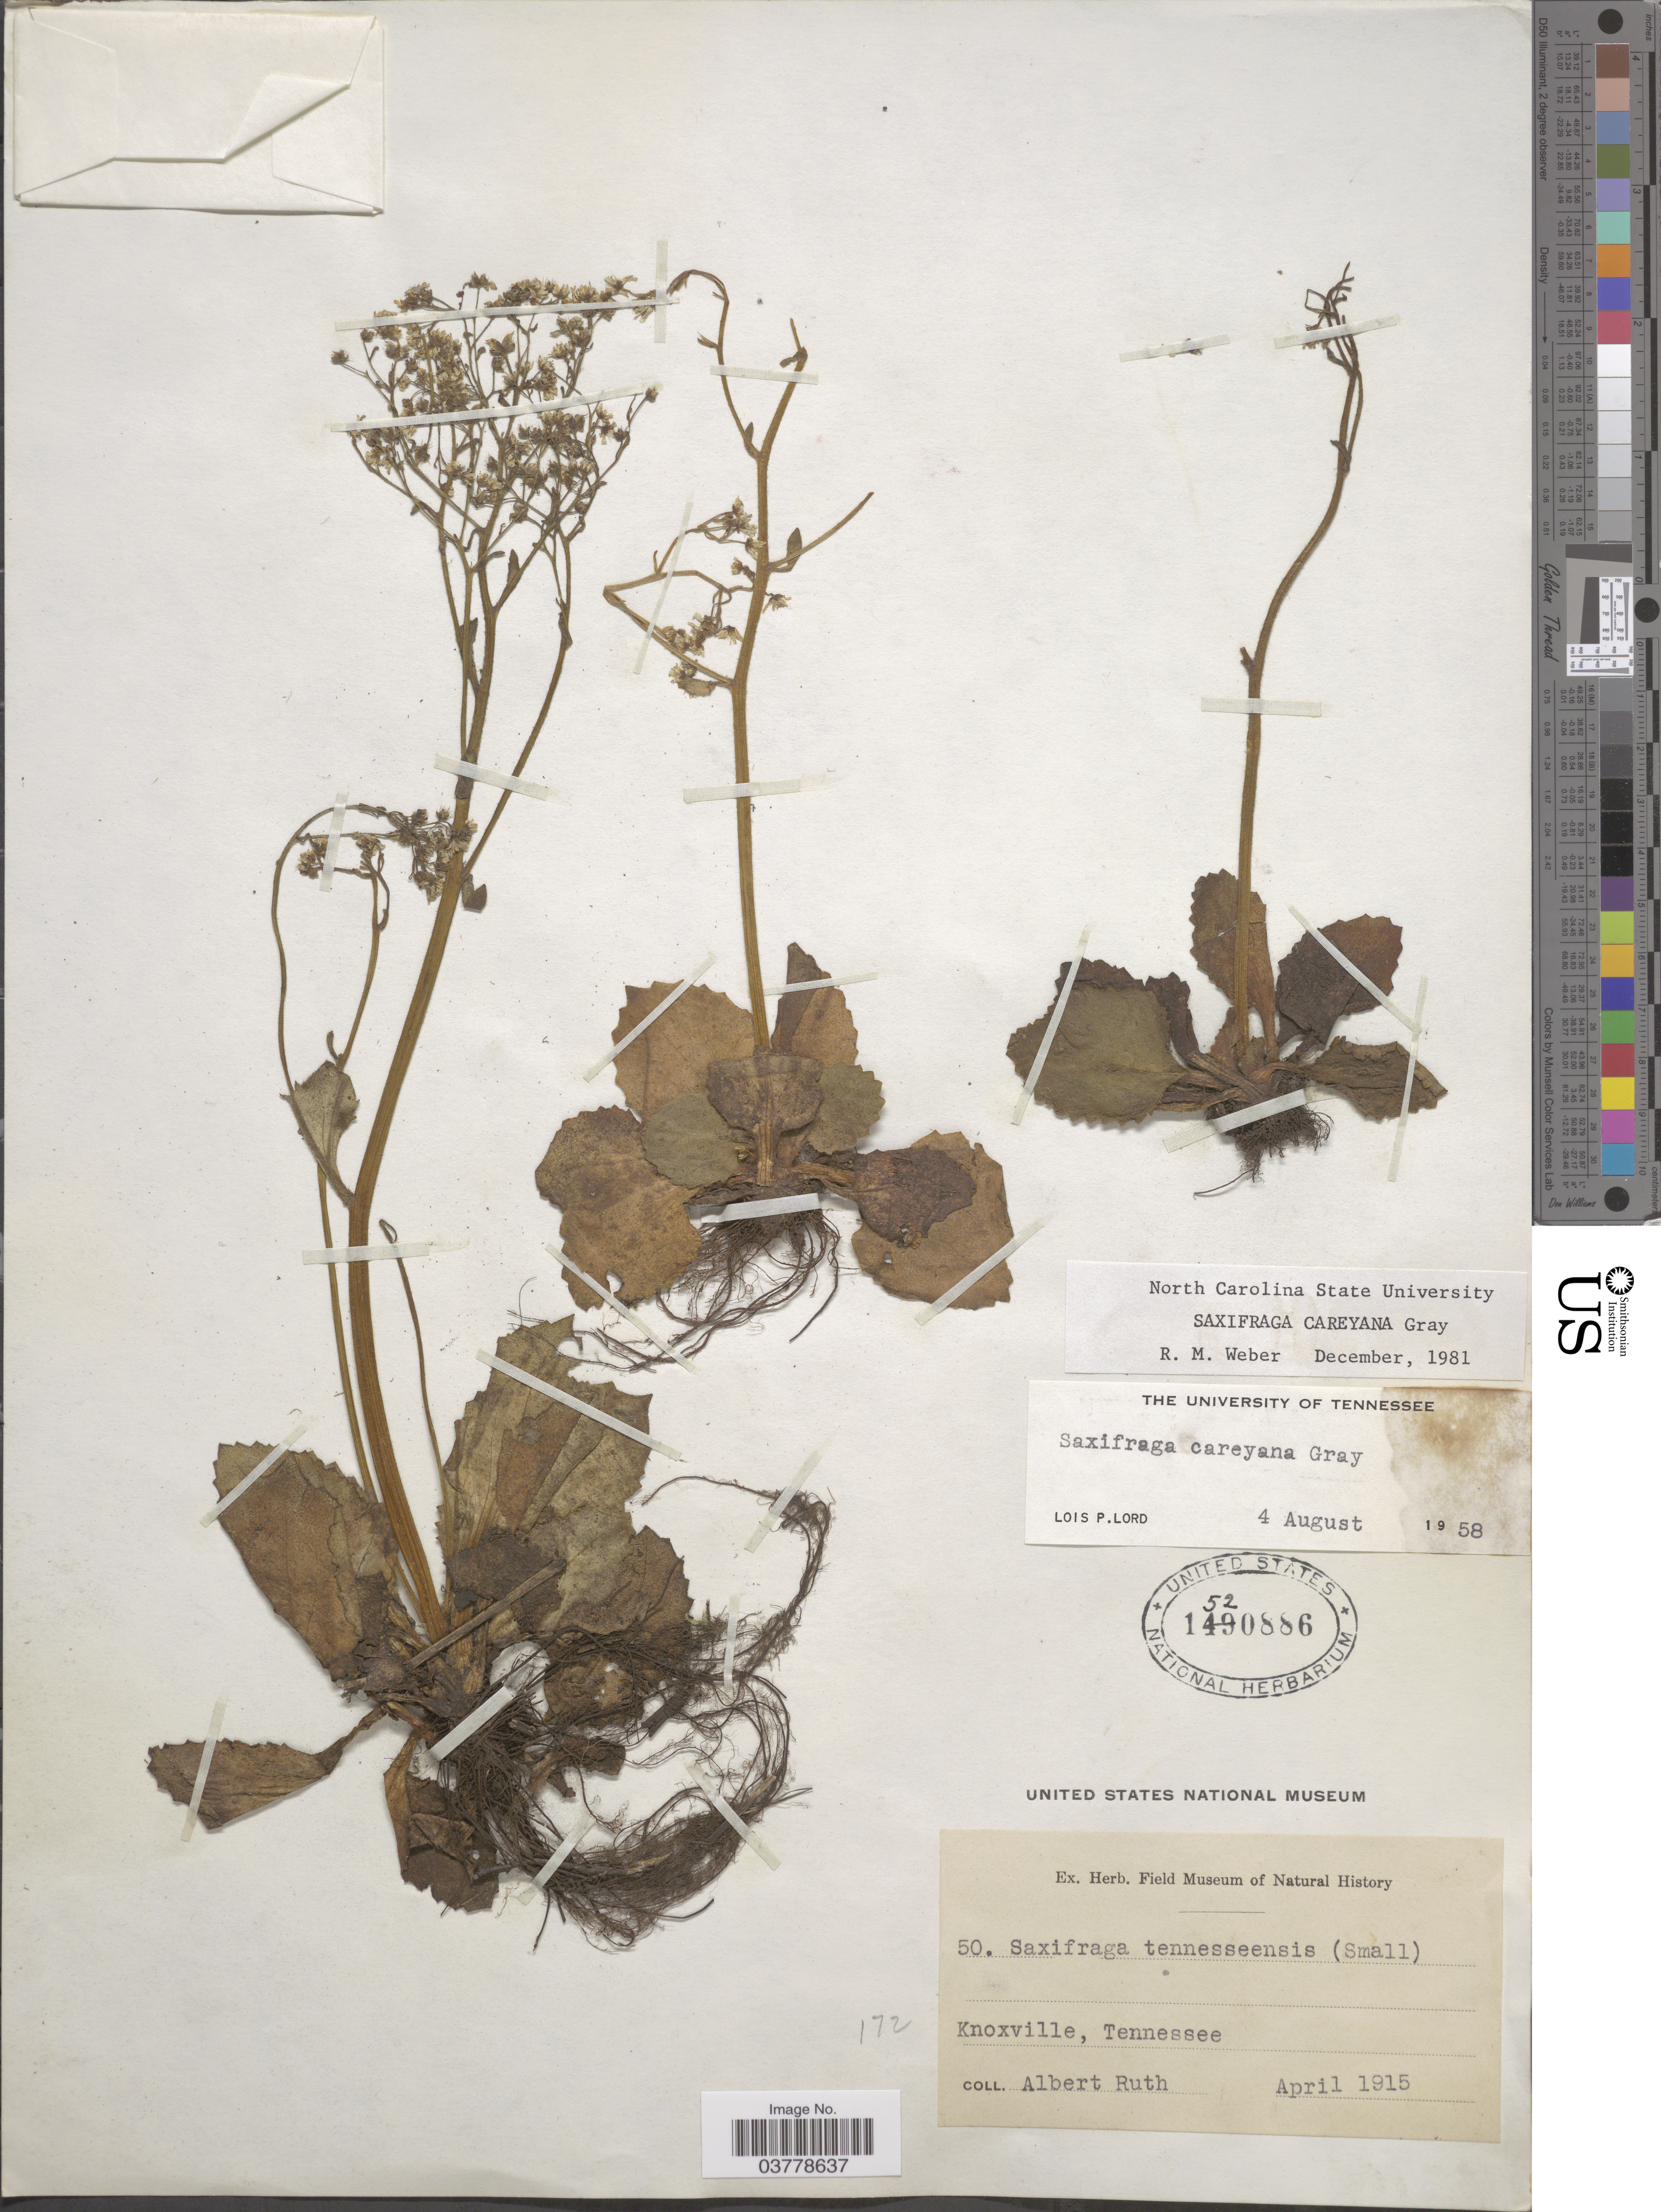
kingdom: Plantae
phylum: Tracheophyta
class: Magnoliopsida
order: Saxifragales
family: Saxifragaceae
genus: Saxifraga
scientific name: Saxifraga careyana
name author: A. Gray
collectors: A. Ruth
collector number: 50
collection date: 1915-04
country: United States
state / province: Tennessee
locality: Knoxville.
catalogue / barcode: US 1520886